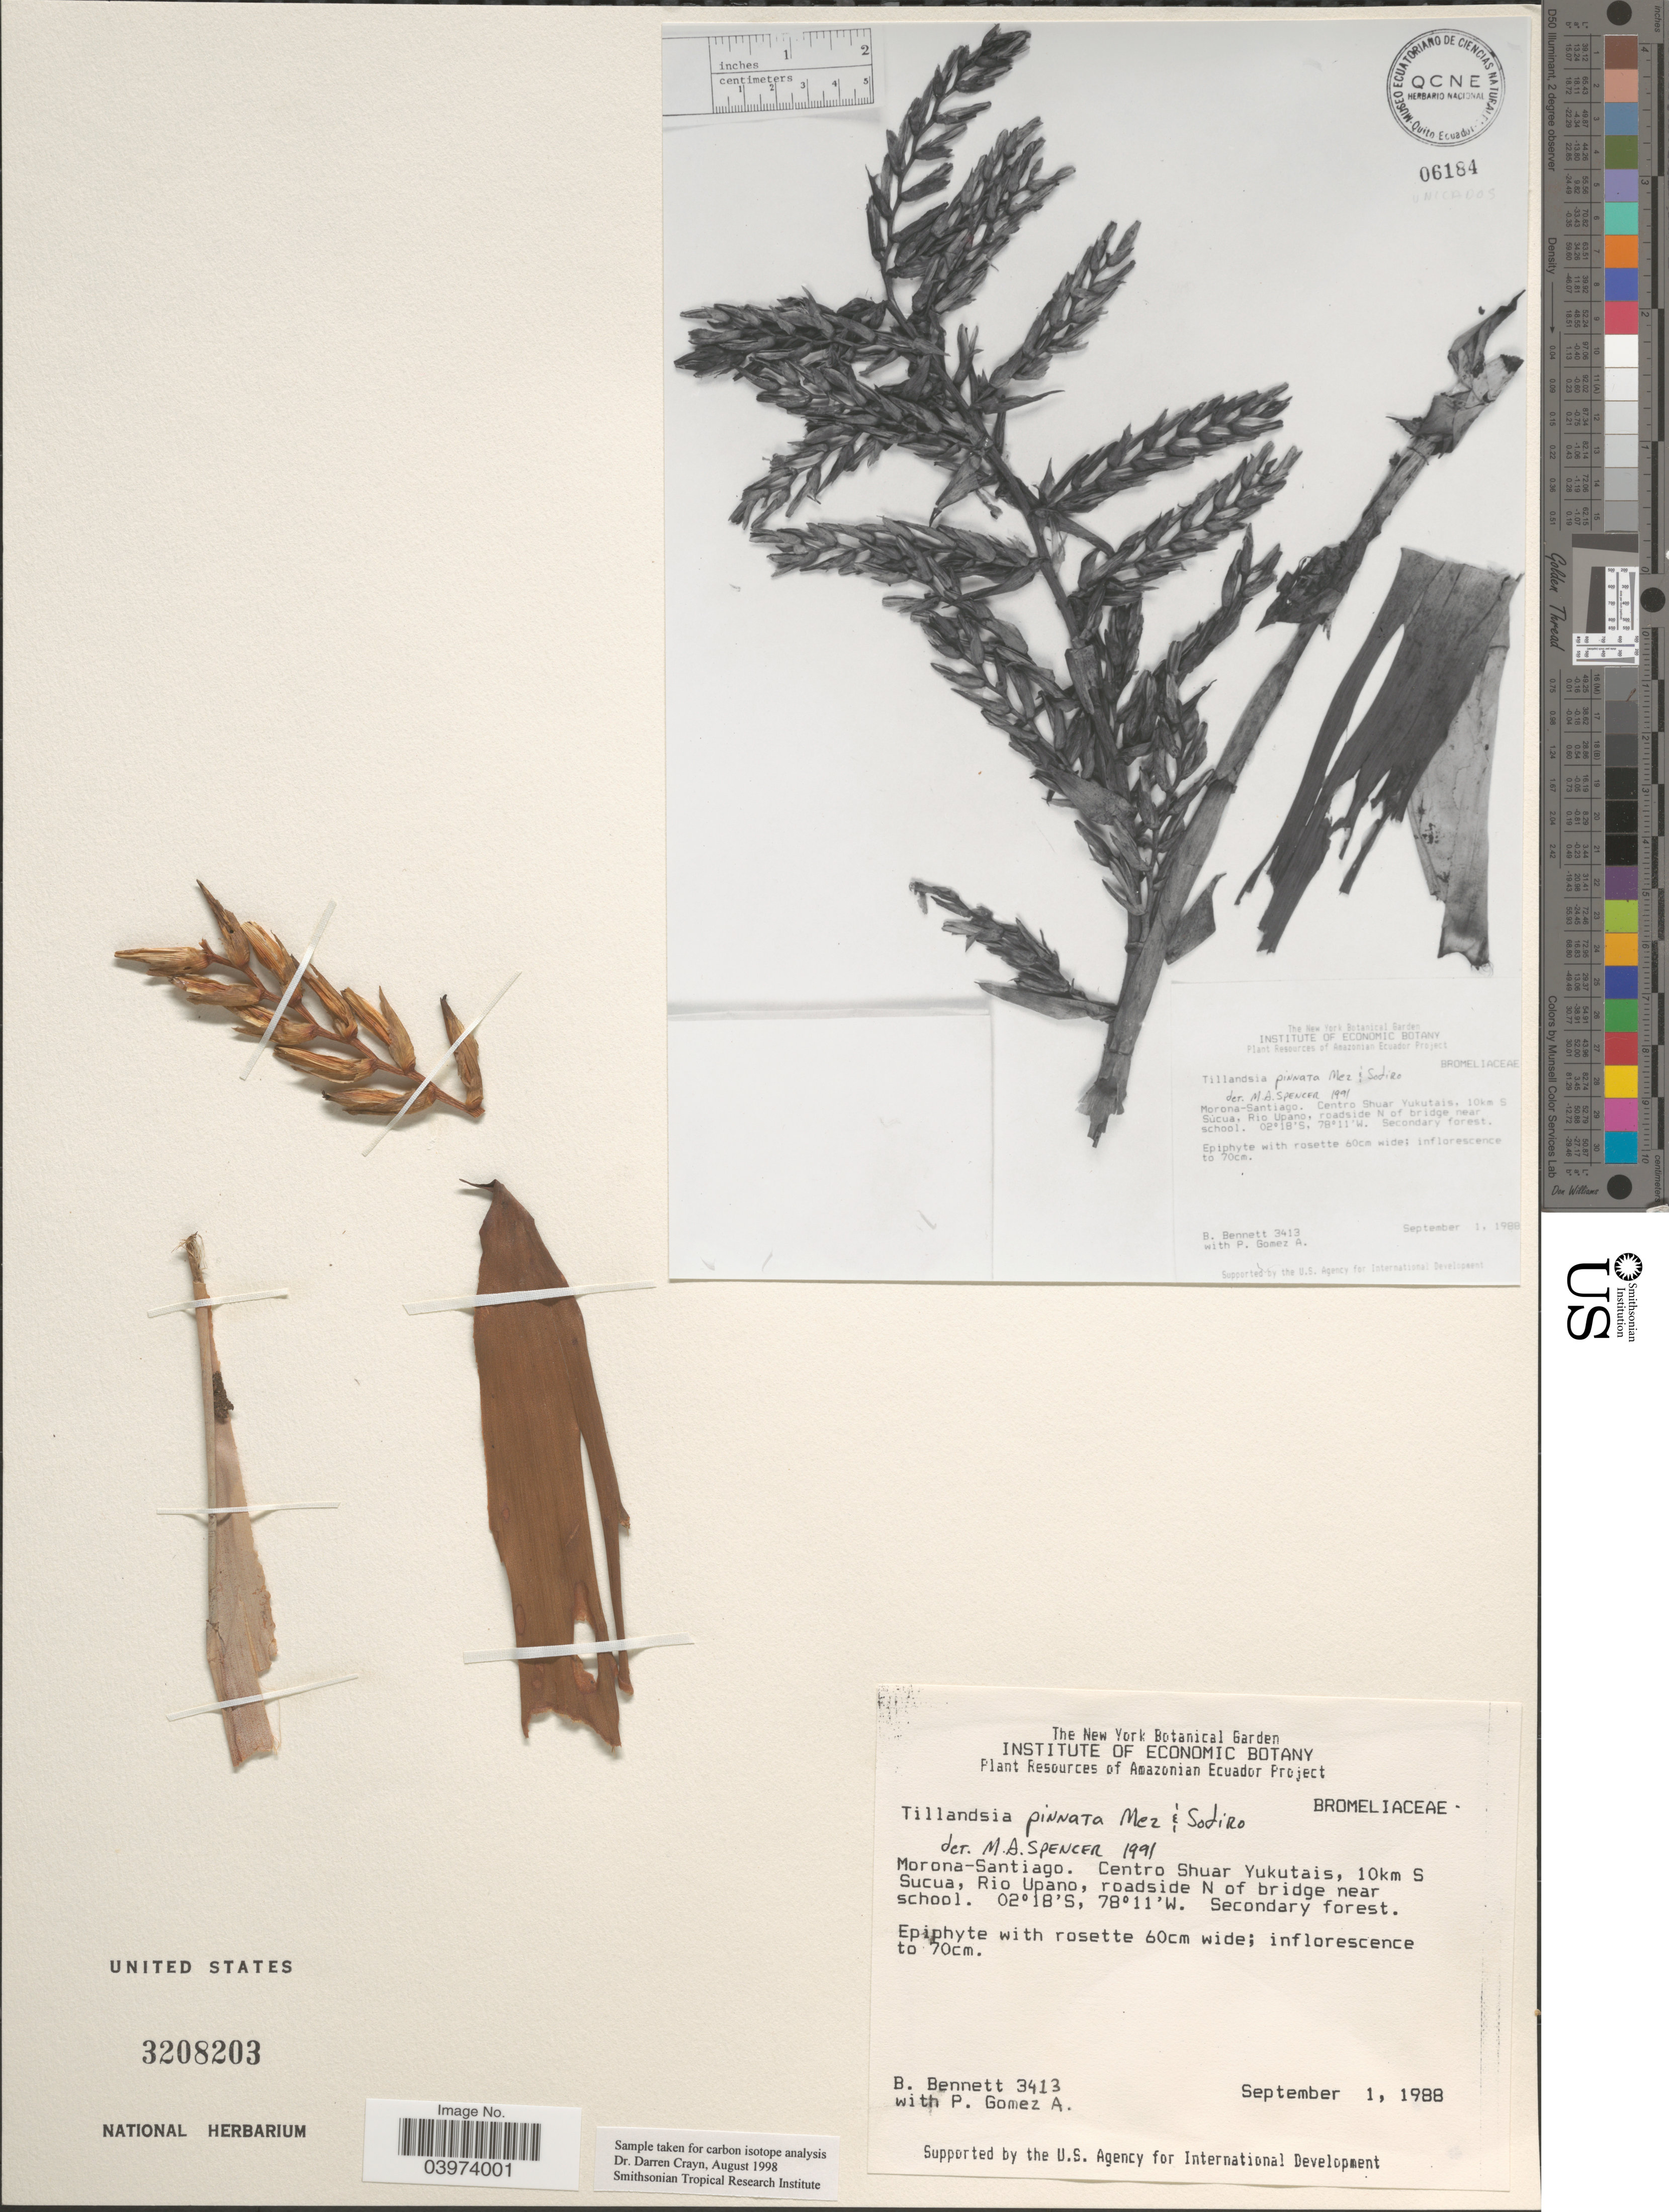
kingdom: Plantae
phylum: Tracheophyta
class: Liliopsida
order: Poales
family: Bromeliaceae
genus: Tillandsia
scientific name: Tillandsia pinnata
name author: Mez & Sodiro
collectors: B. Bennett & P. Gómez A.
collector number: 3413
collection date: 1988-09-01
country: Ecuador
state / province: Morona-Santiago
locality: Centro Shuar Yukutais, 10km S Sucua, Rio Upano, roadside N of bridge near school.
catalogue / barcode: US 3208203